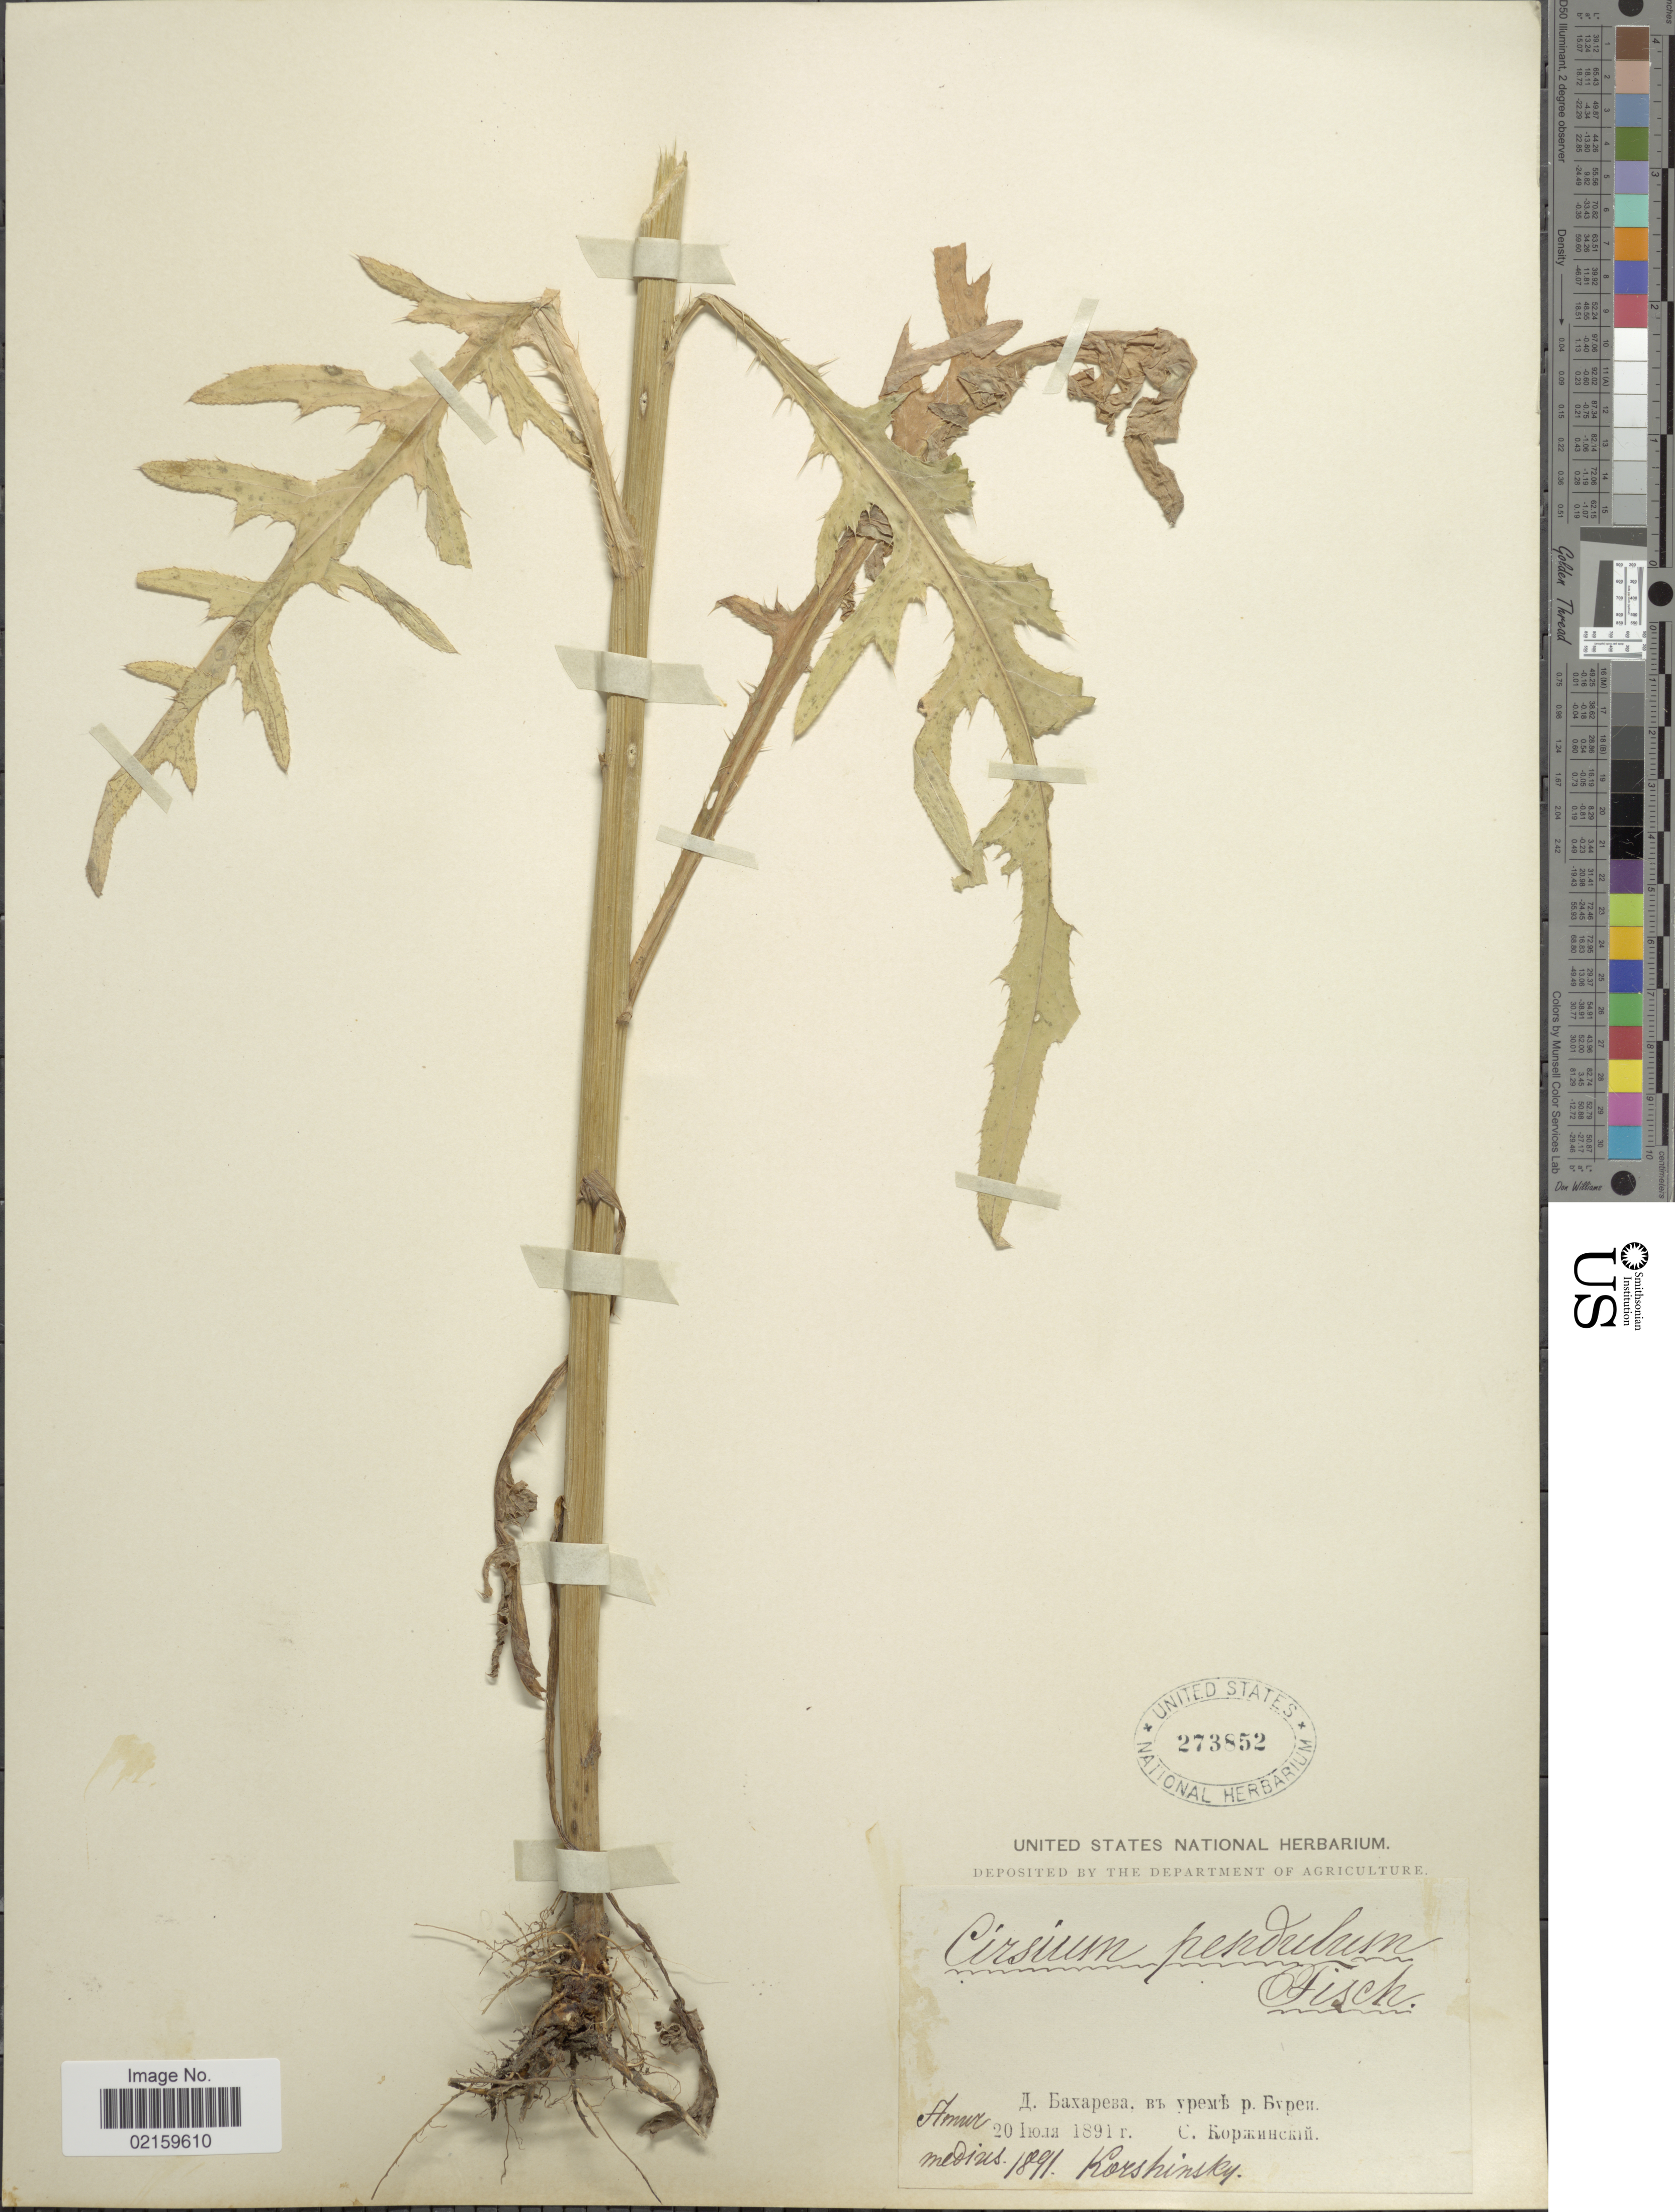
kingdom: Plantae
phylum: Tracheophyta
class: Magnoliopsida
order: Asterales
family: Asteraceae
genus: Cirsium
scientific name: Cirsium pendulum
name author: Fisch. ex DC.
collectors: Korshinsky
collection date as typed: medius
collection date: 1891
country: Russian Federation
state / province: Amur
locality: Amur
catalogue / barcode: US 273852